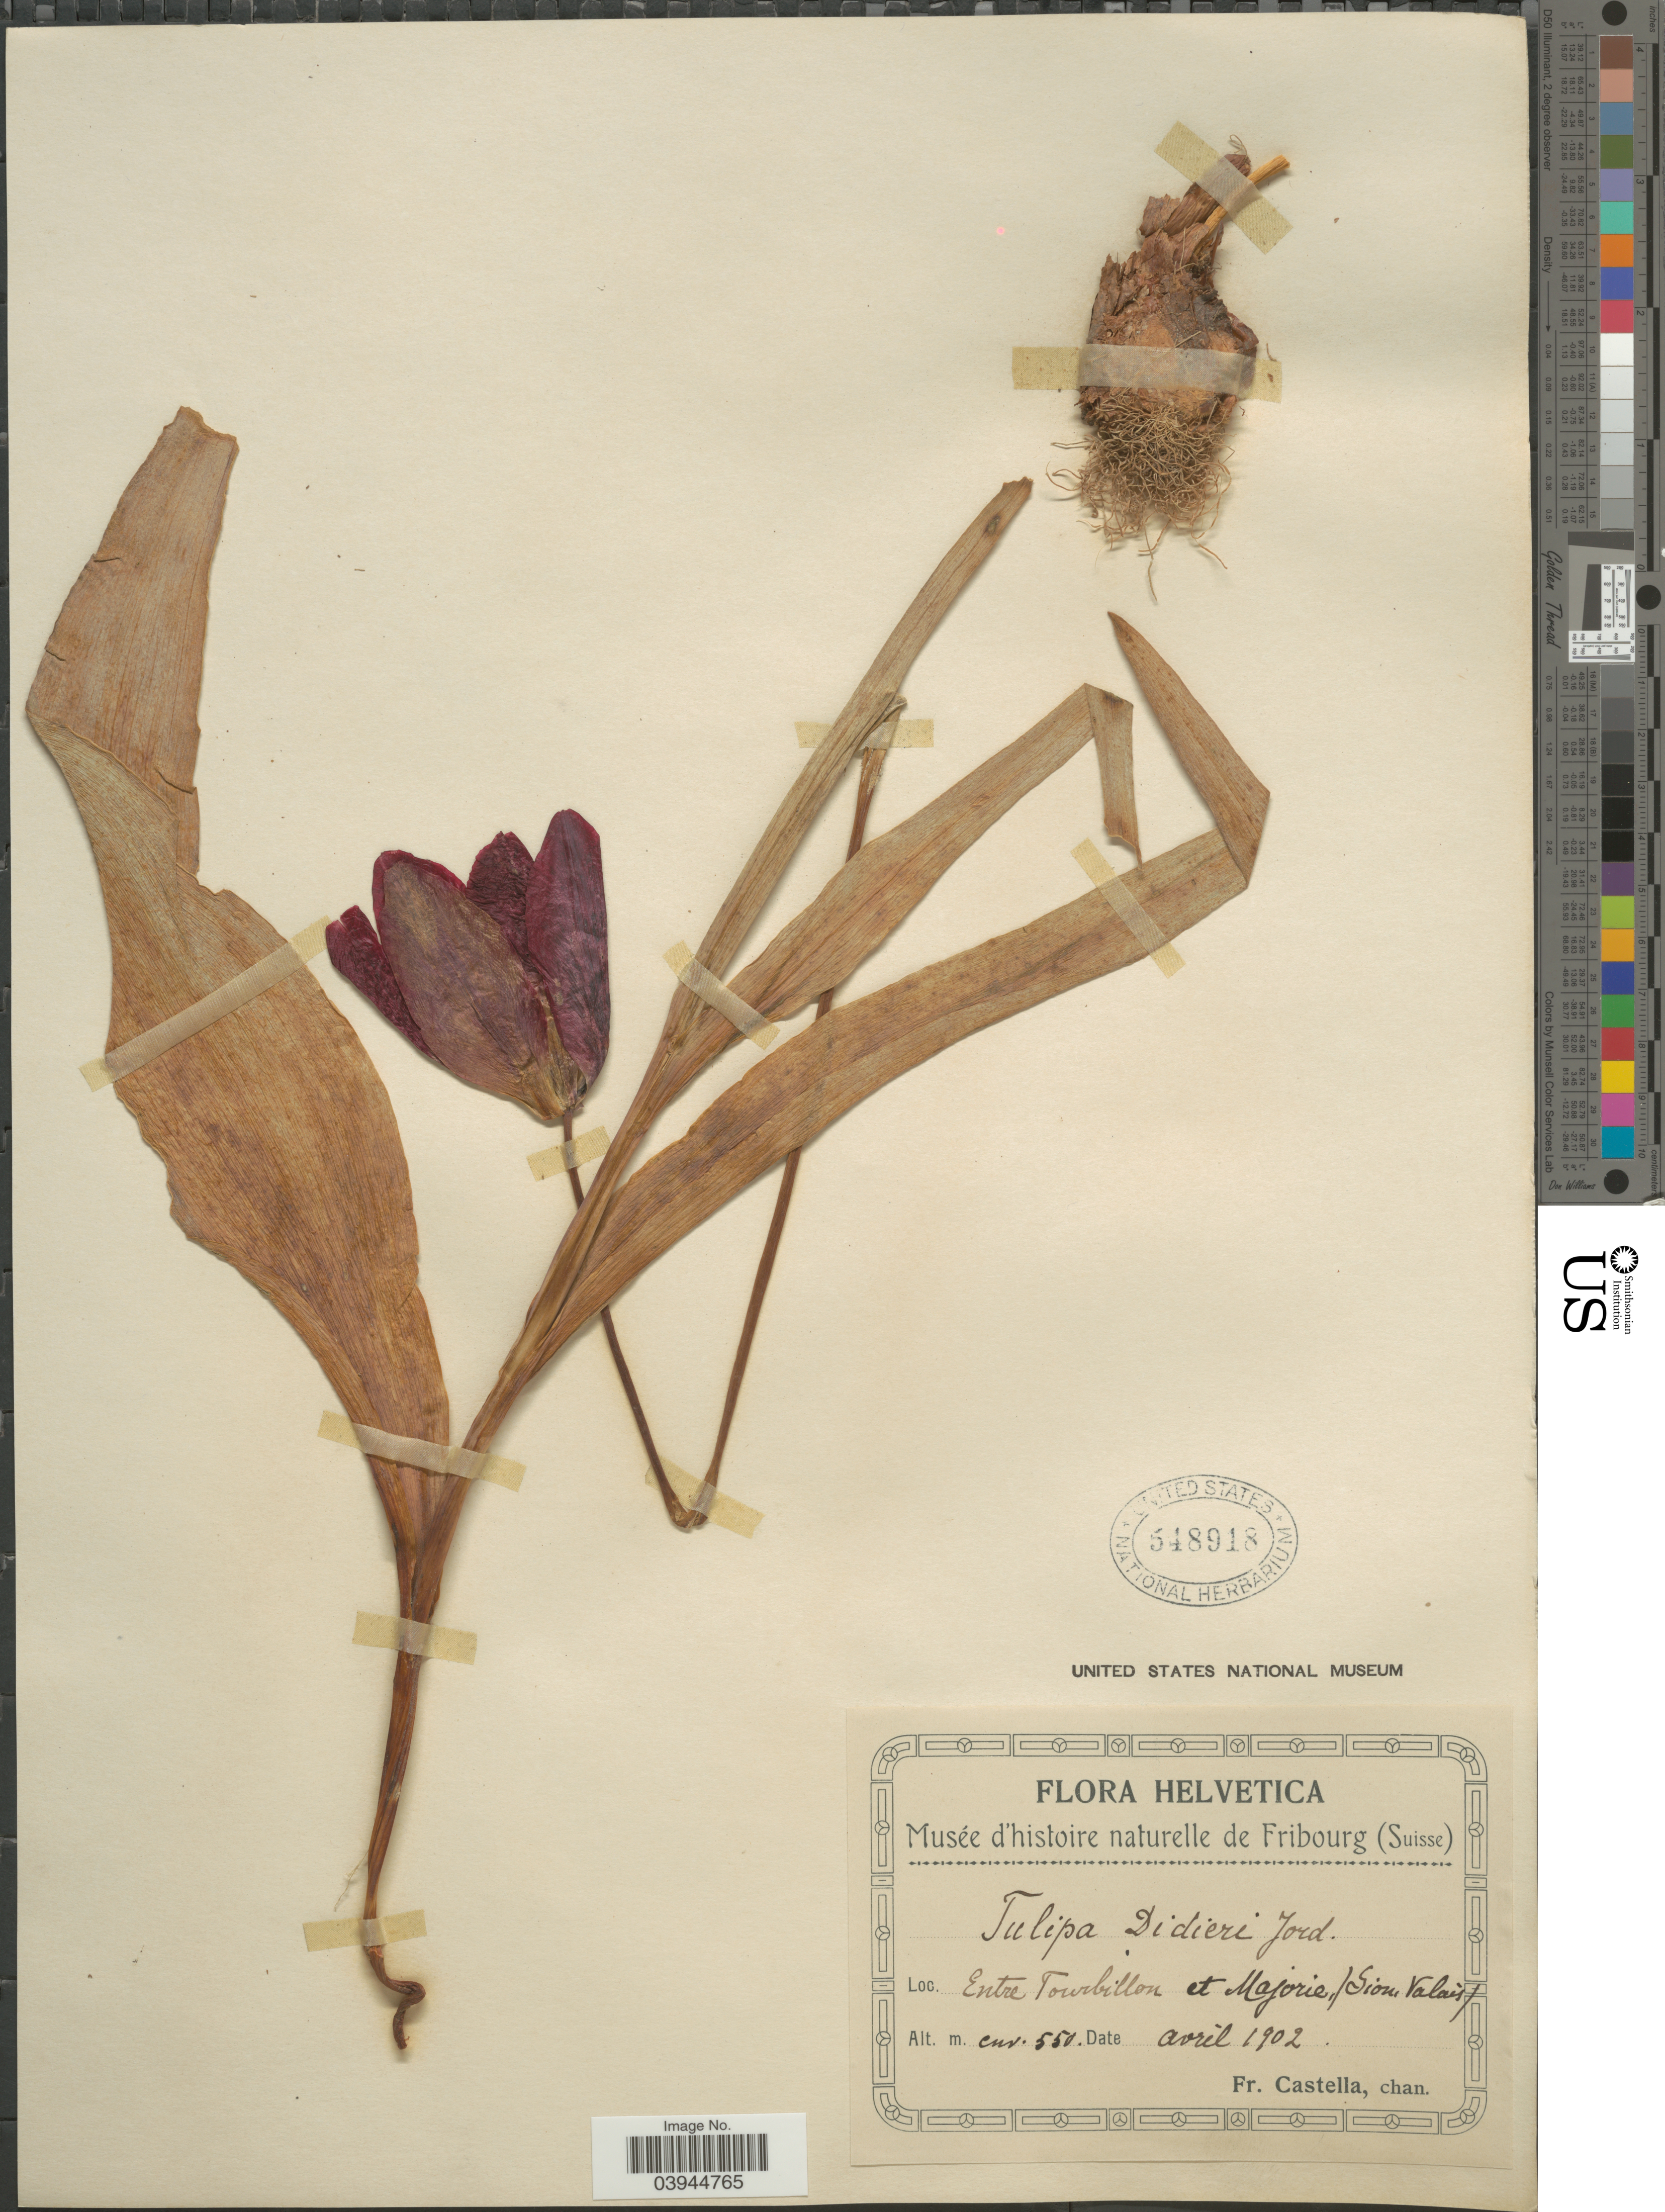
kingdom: Plantae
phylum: Tracheophyta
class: Liliopsida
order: Liliales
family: Liliaceae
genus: Tulipa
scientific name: Tulipa didieri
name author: Jord.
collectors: Fr. Castella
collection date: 1902-04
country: Switzerland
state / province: Valais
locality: Helvetica. Suisse. Entre Tourbillon et Majorie/ Sion Valais.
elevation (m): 550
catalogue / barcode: US 548918